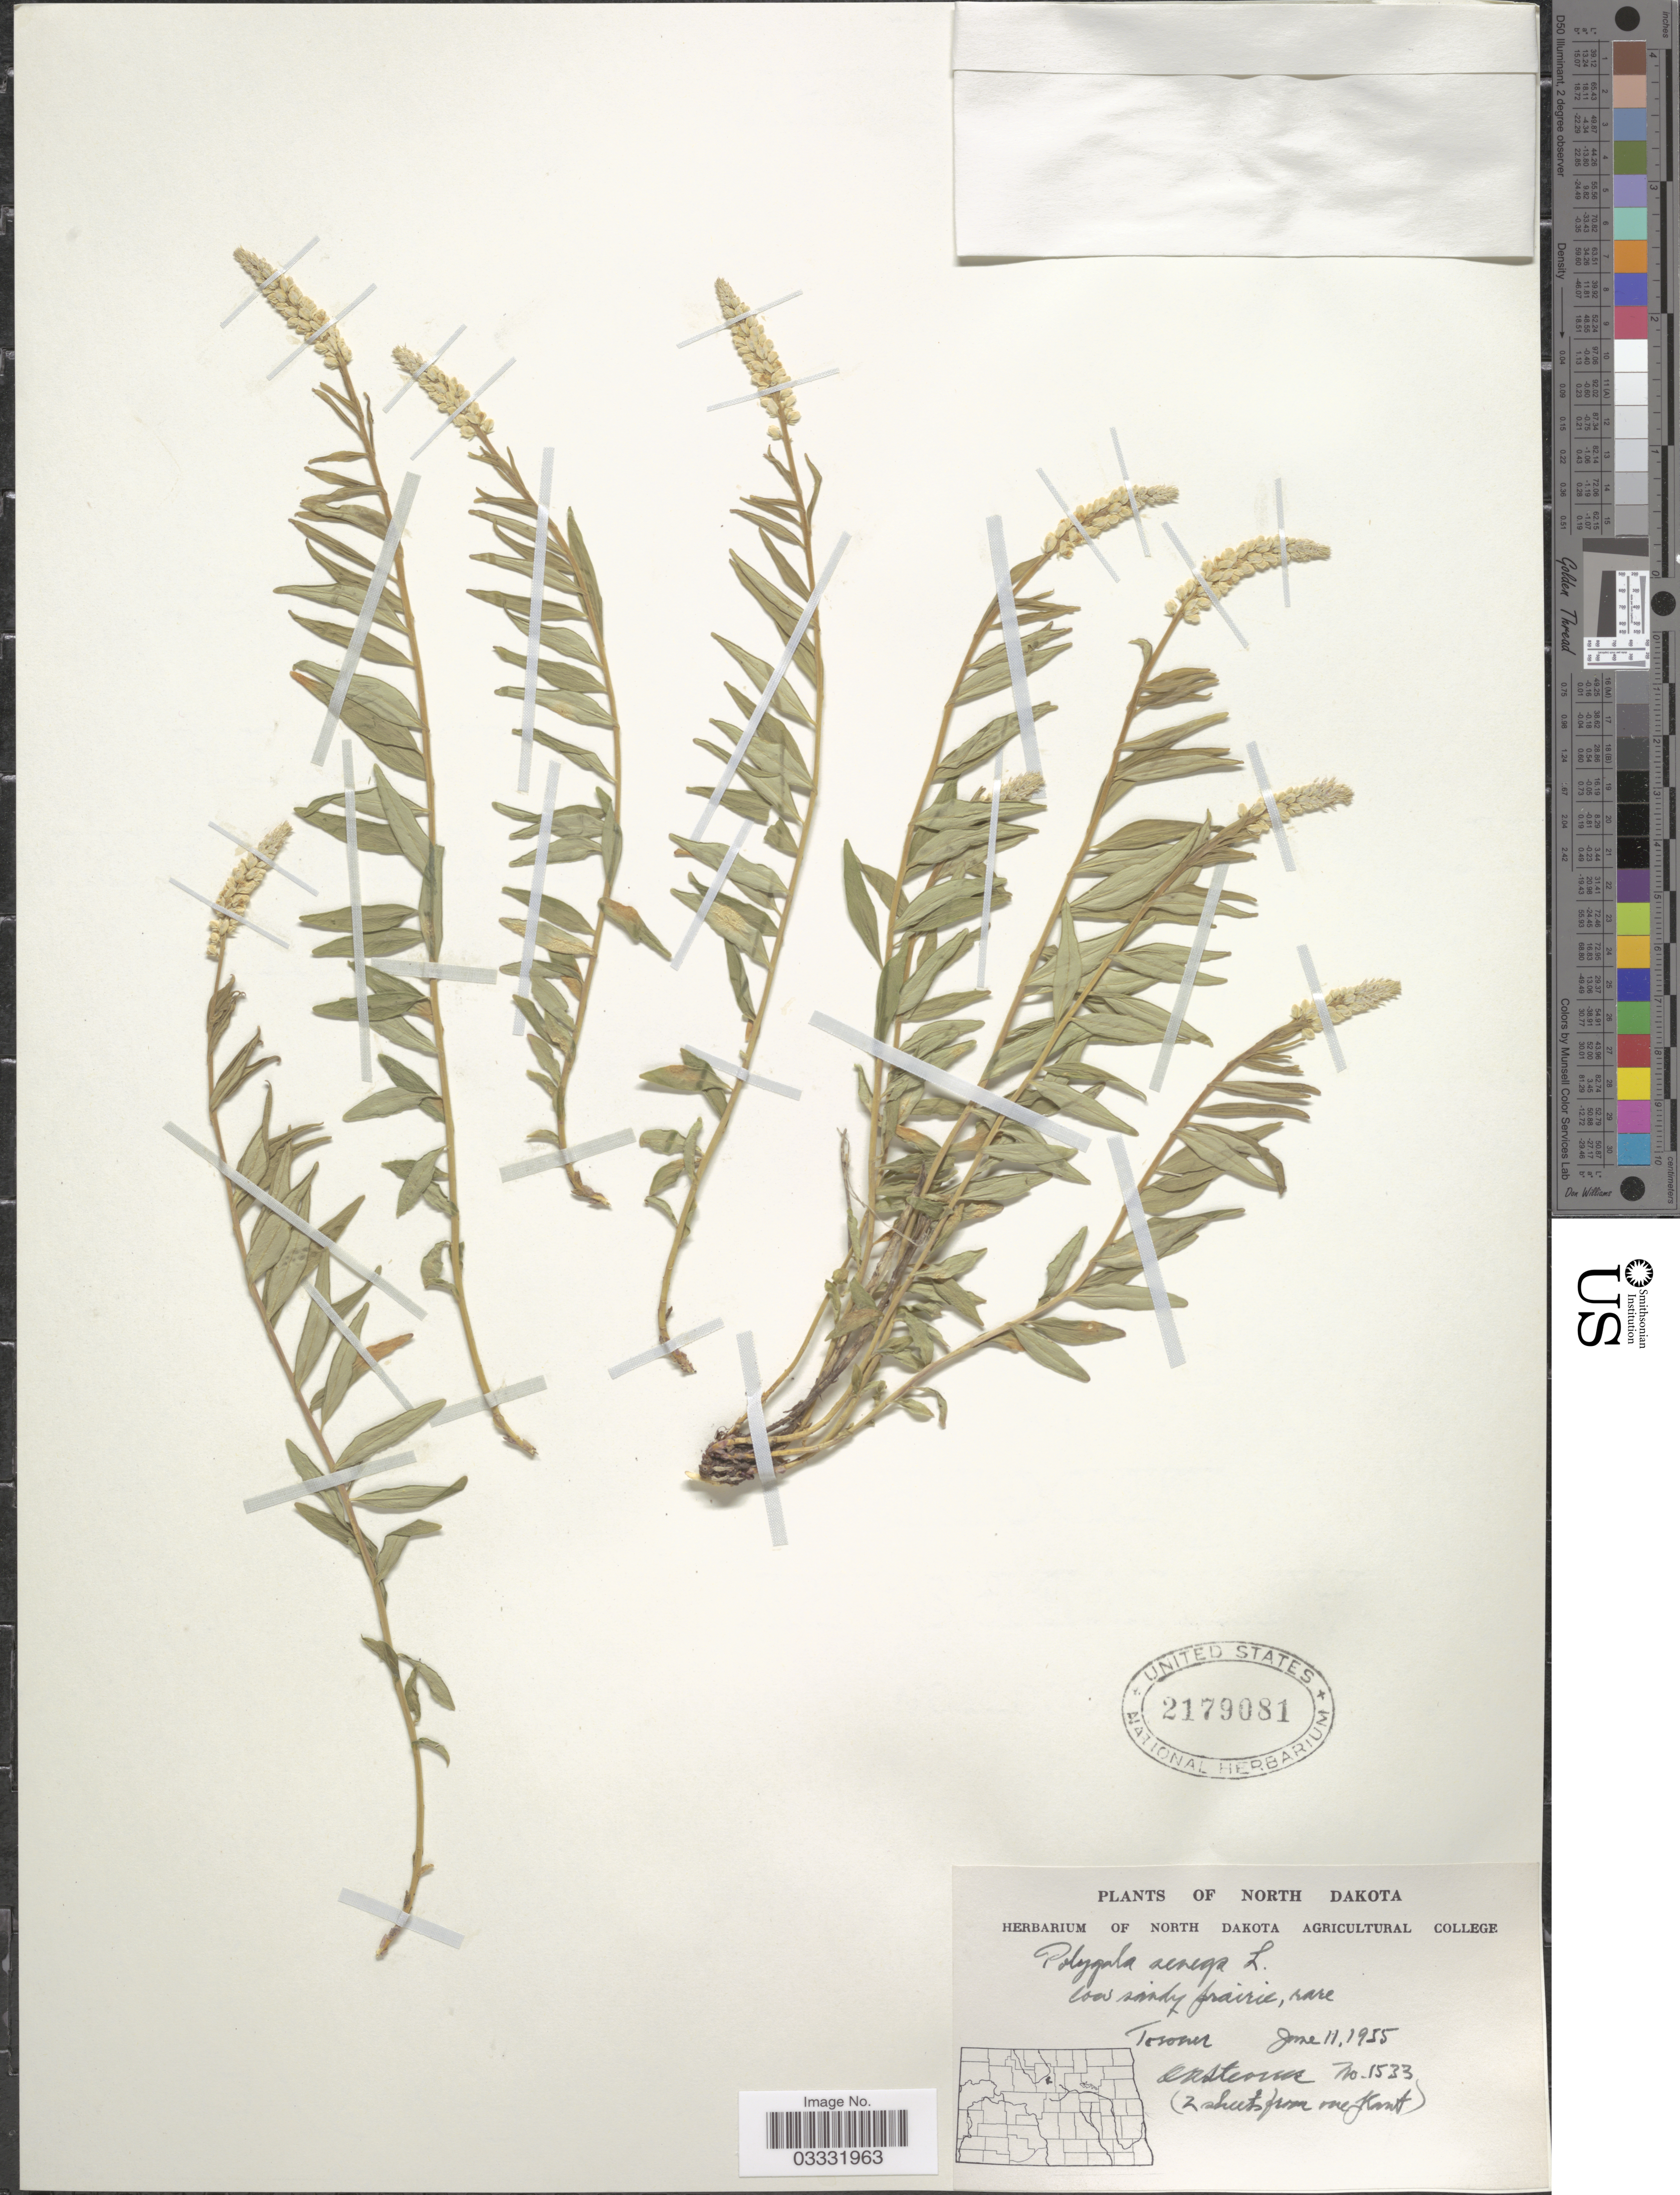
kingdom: Plantae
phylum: Tracheophyta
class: Magnoliopsida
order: Fabales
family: Polygalaceae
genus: Polygala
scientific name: Polygala senega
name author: L.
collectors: O. A. Stevens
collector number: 1533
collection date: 1955-06-11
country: United States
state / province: North Dakota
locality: Towner.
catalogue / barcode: US 2179081